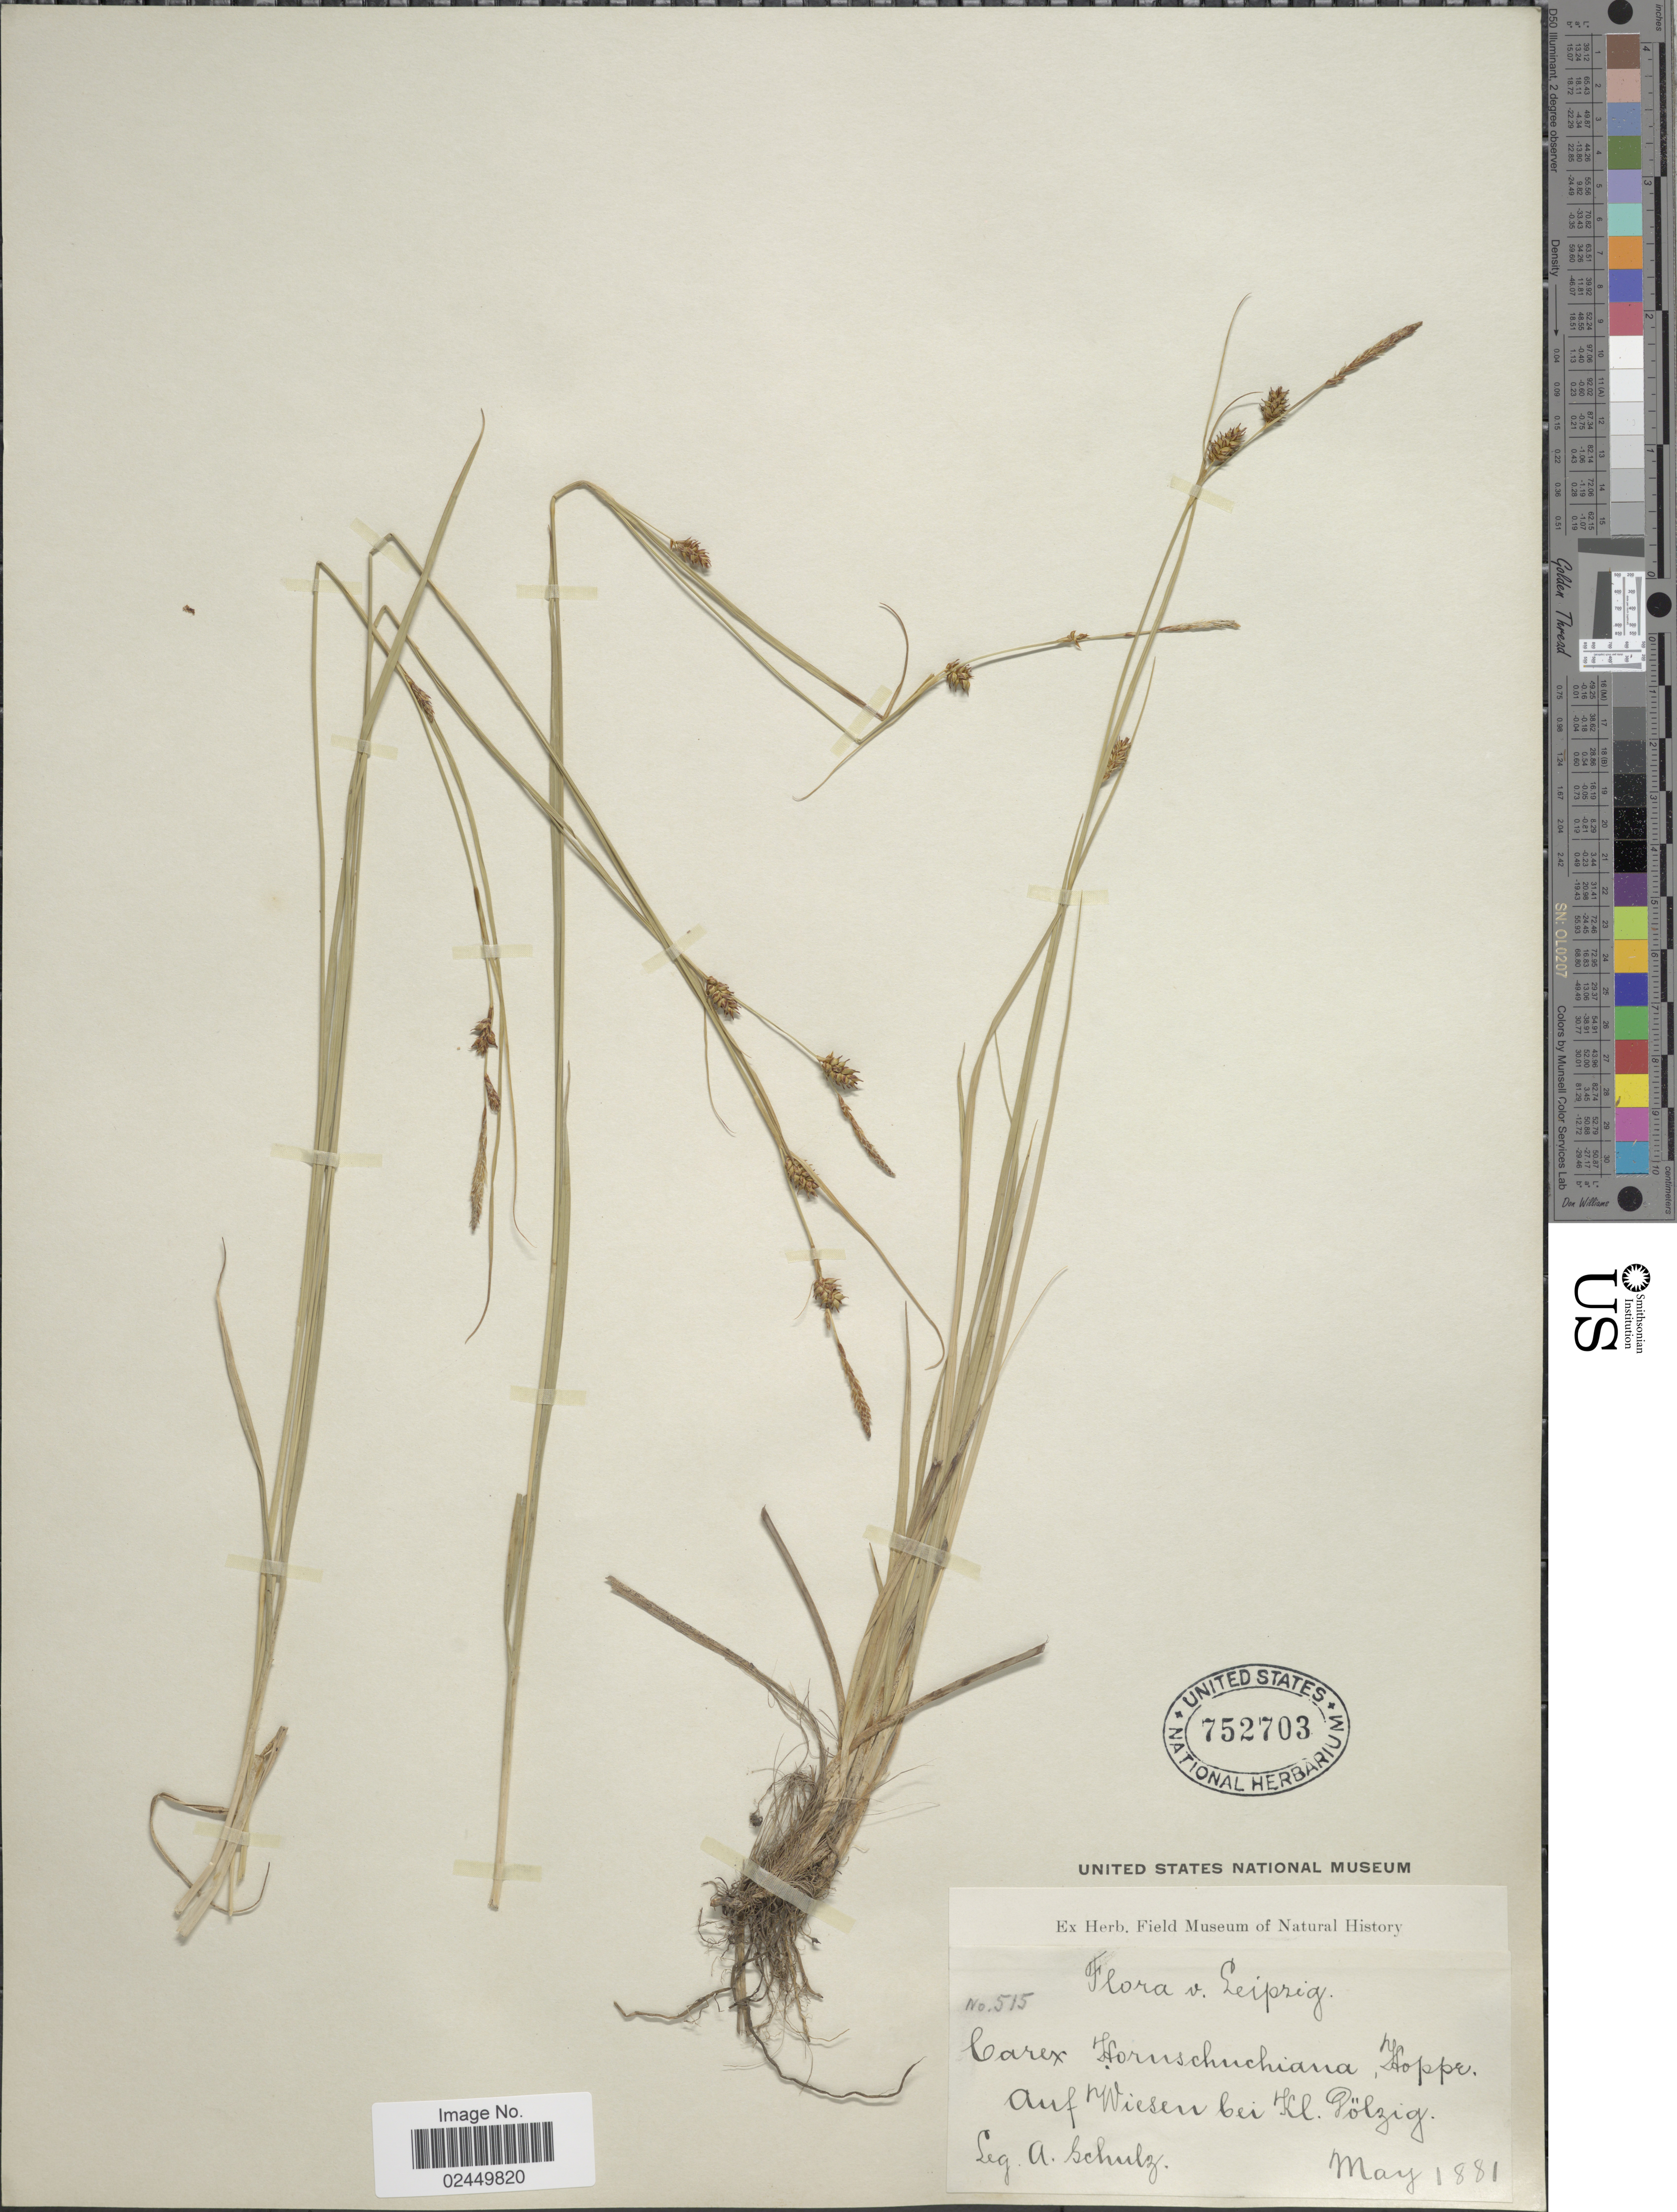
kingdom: Plantae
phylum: Tracheophyta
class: Liliopsida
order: Poales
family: Cyperaceae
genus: Carex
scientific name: Carex hostiana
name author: DC.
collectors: A. Schulz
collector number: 515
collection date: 1881-05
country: Germany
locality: Leipzig. auf Wiesen bei Kl. Pölzig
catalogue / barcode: US 752703